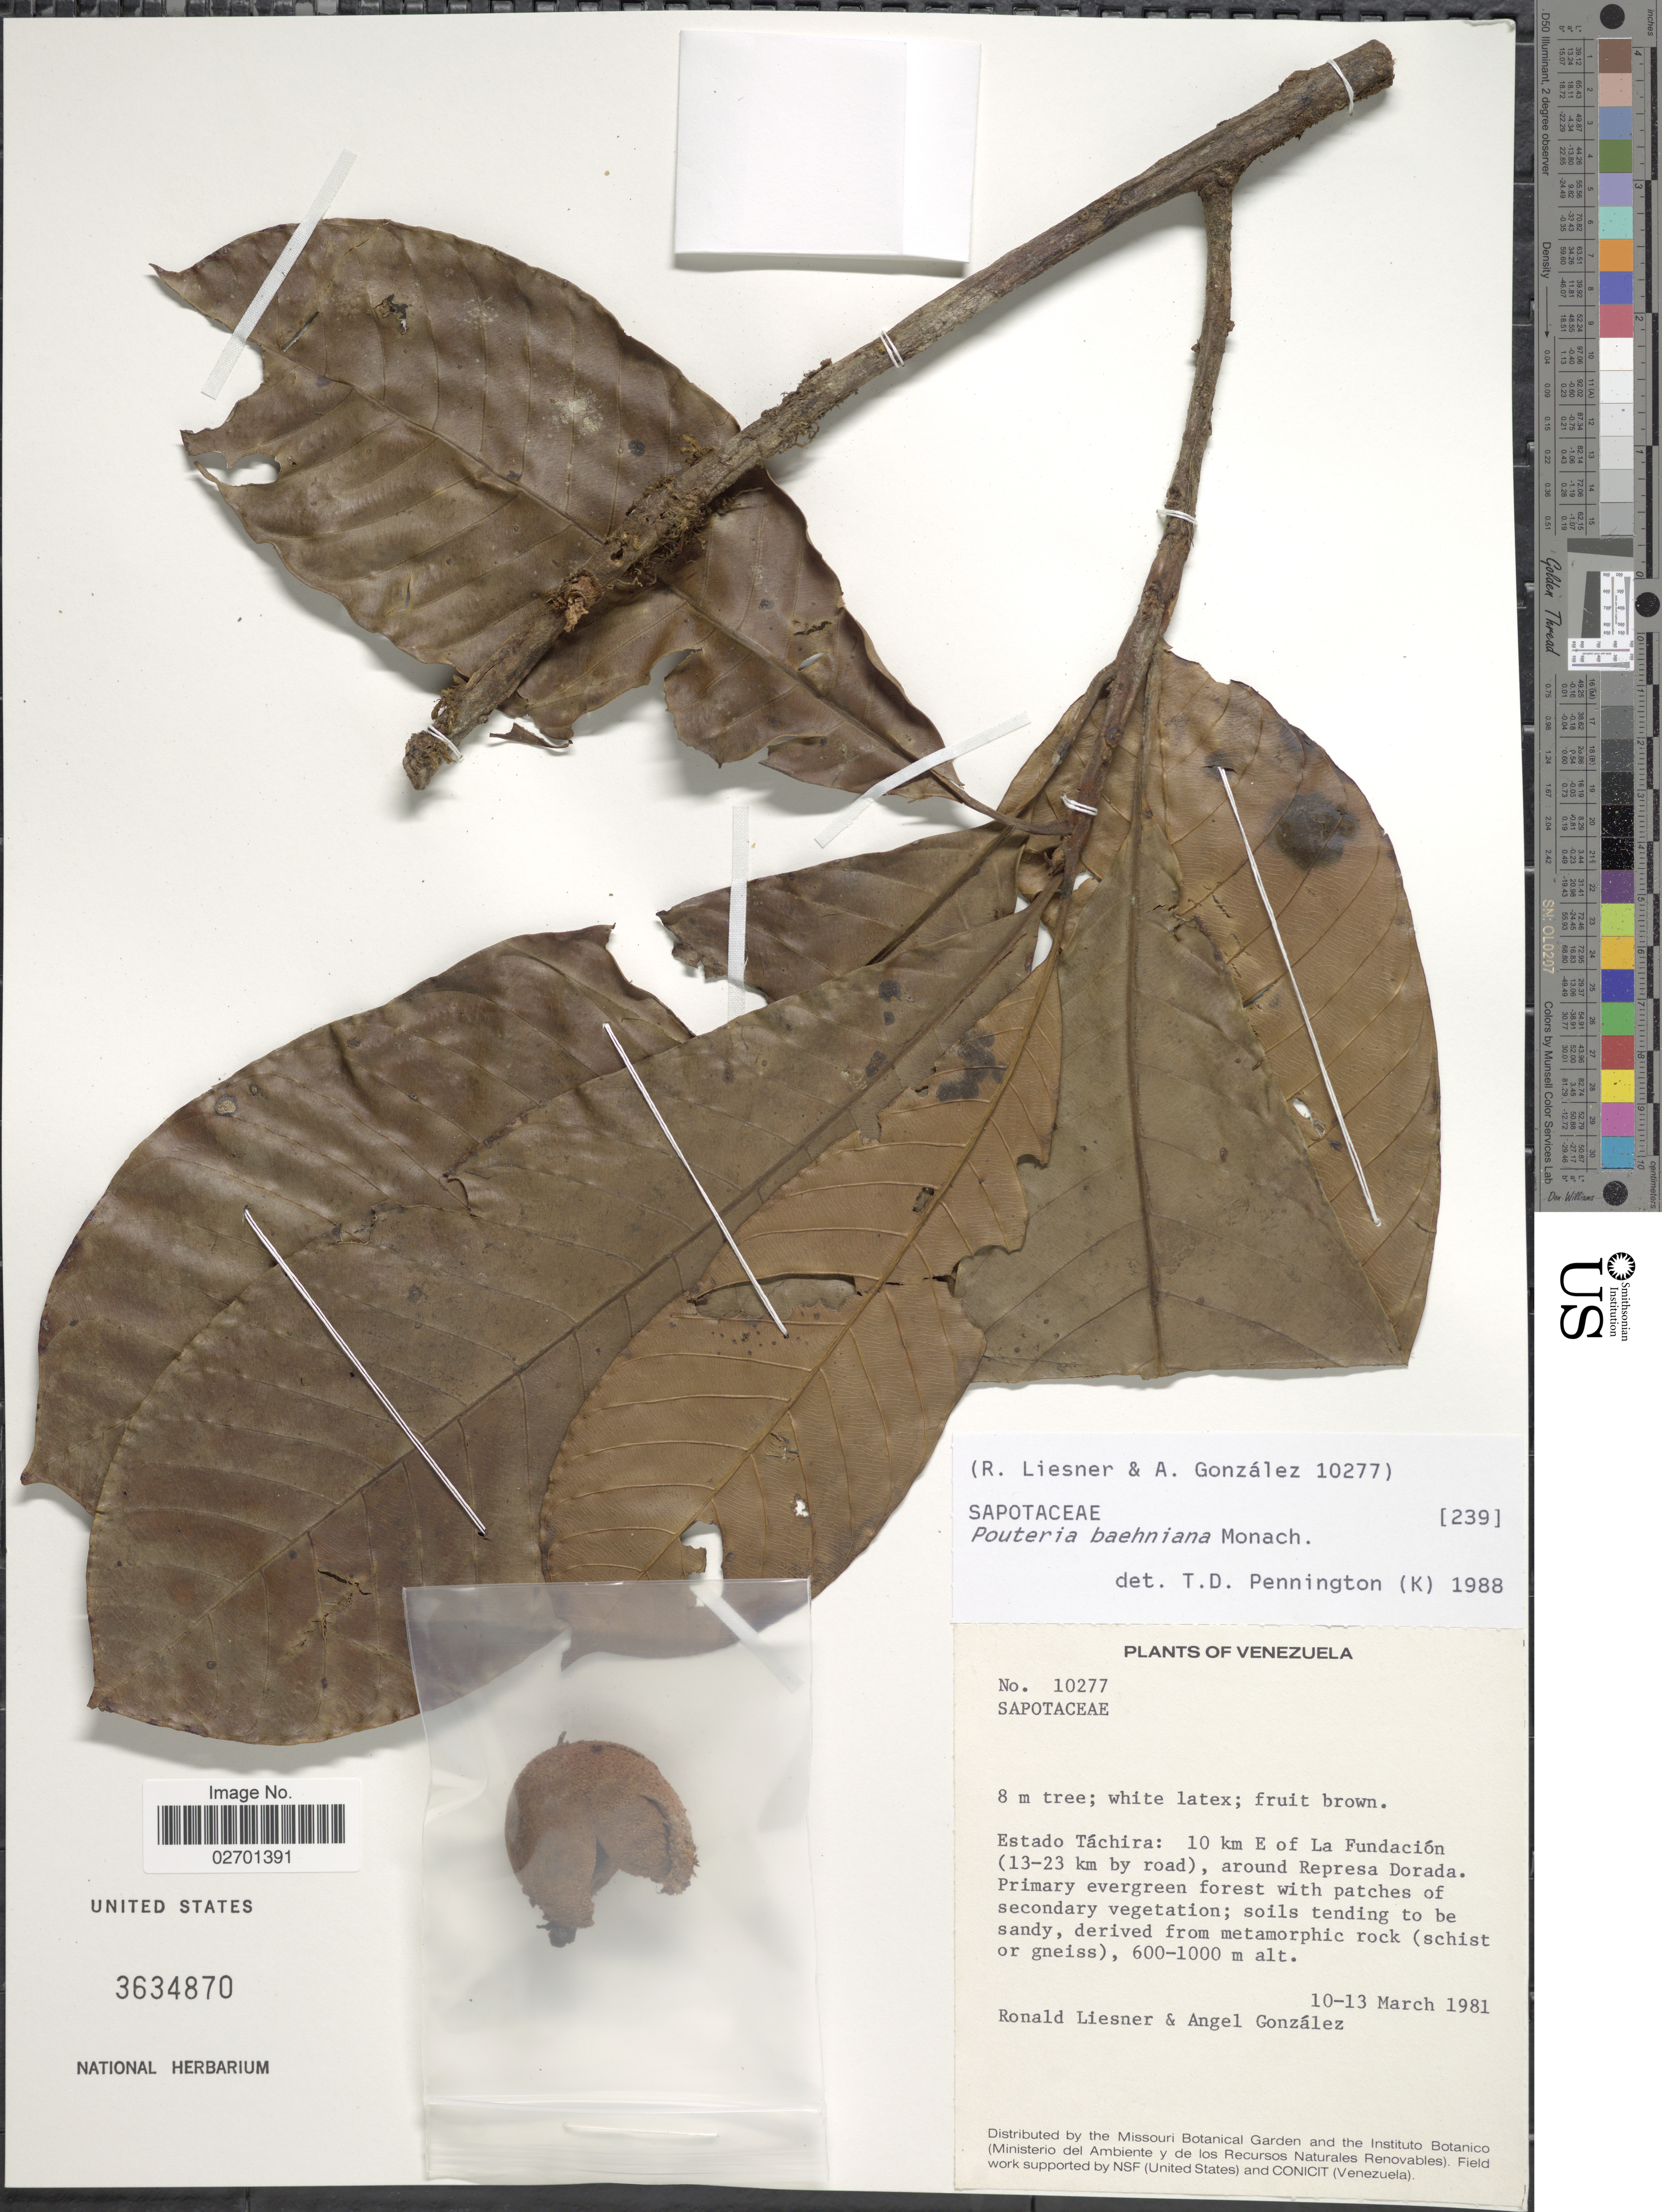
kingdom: Plantae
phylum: Tracheophyta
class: Magnoliopsida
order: Ericales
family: Sapotaceae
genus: Pouteria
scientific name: Pouteria baehniana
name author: Monach.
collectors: R. L. Liesner & A. C. González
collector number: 10277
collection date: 1981-03-10/1981-03-13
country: Venezuela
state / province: Tachira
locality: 10 km E of La Fundacion (13-23 km by road), around Represa Dorada.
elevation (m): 600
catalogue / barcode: US 3634870